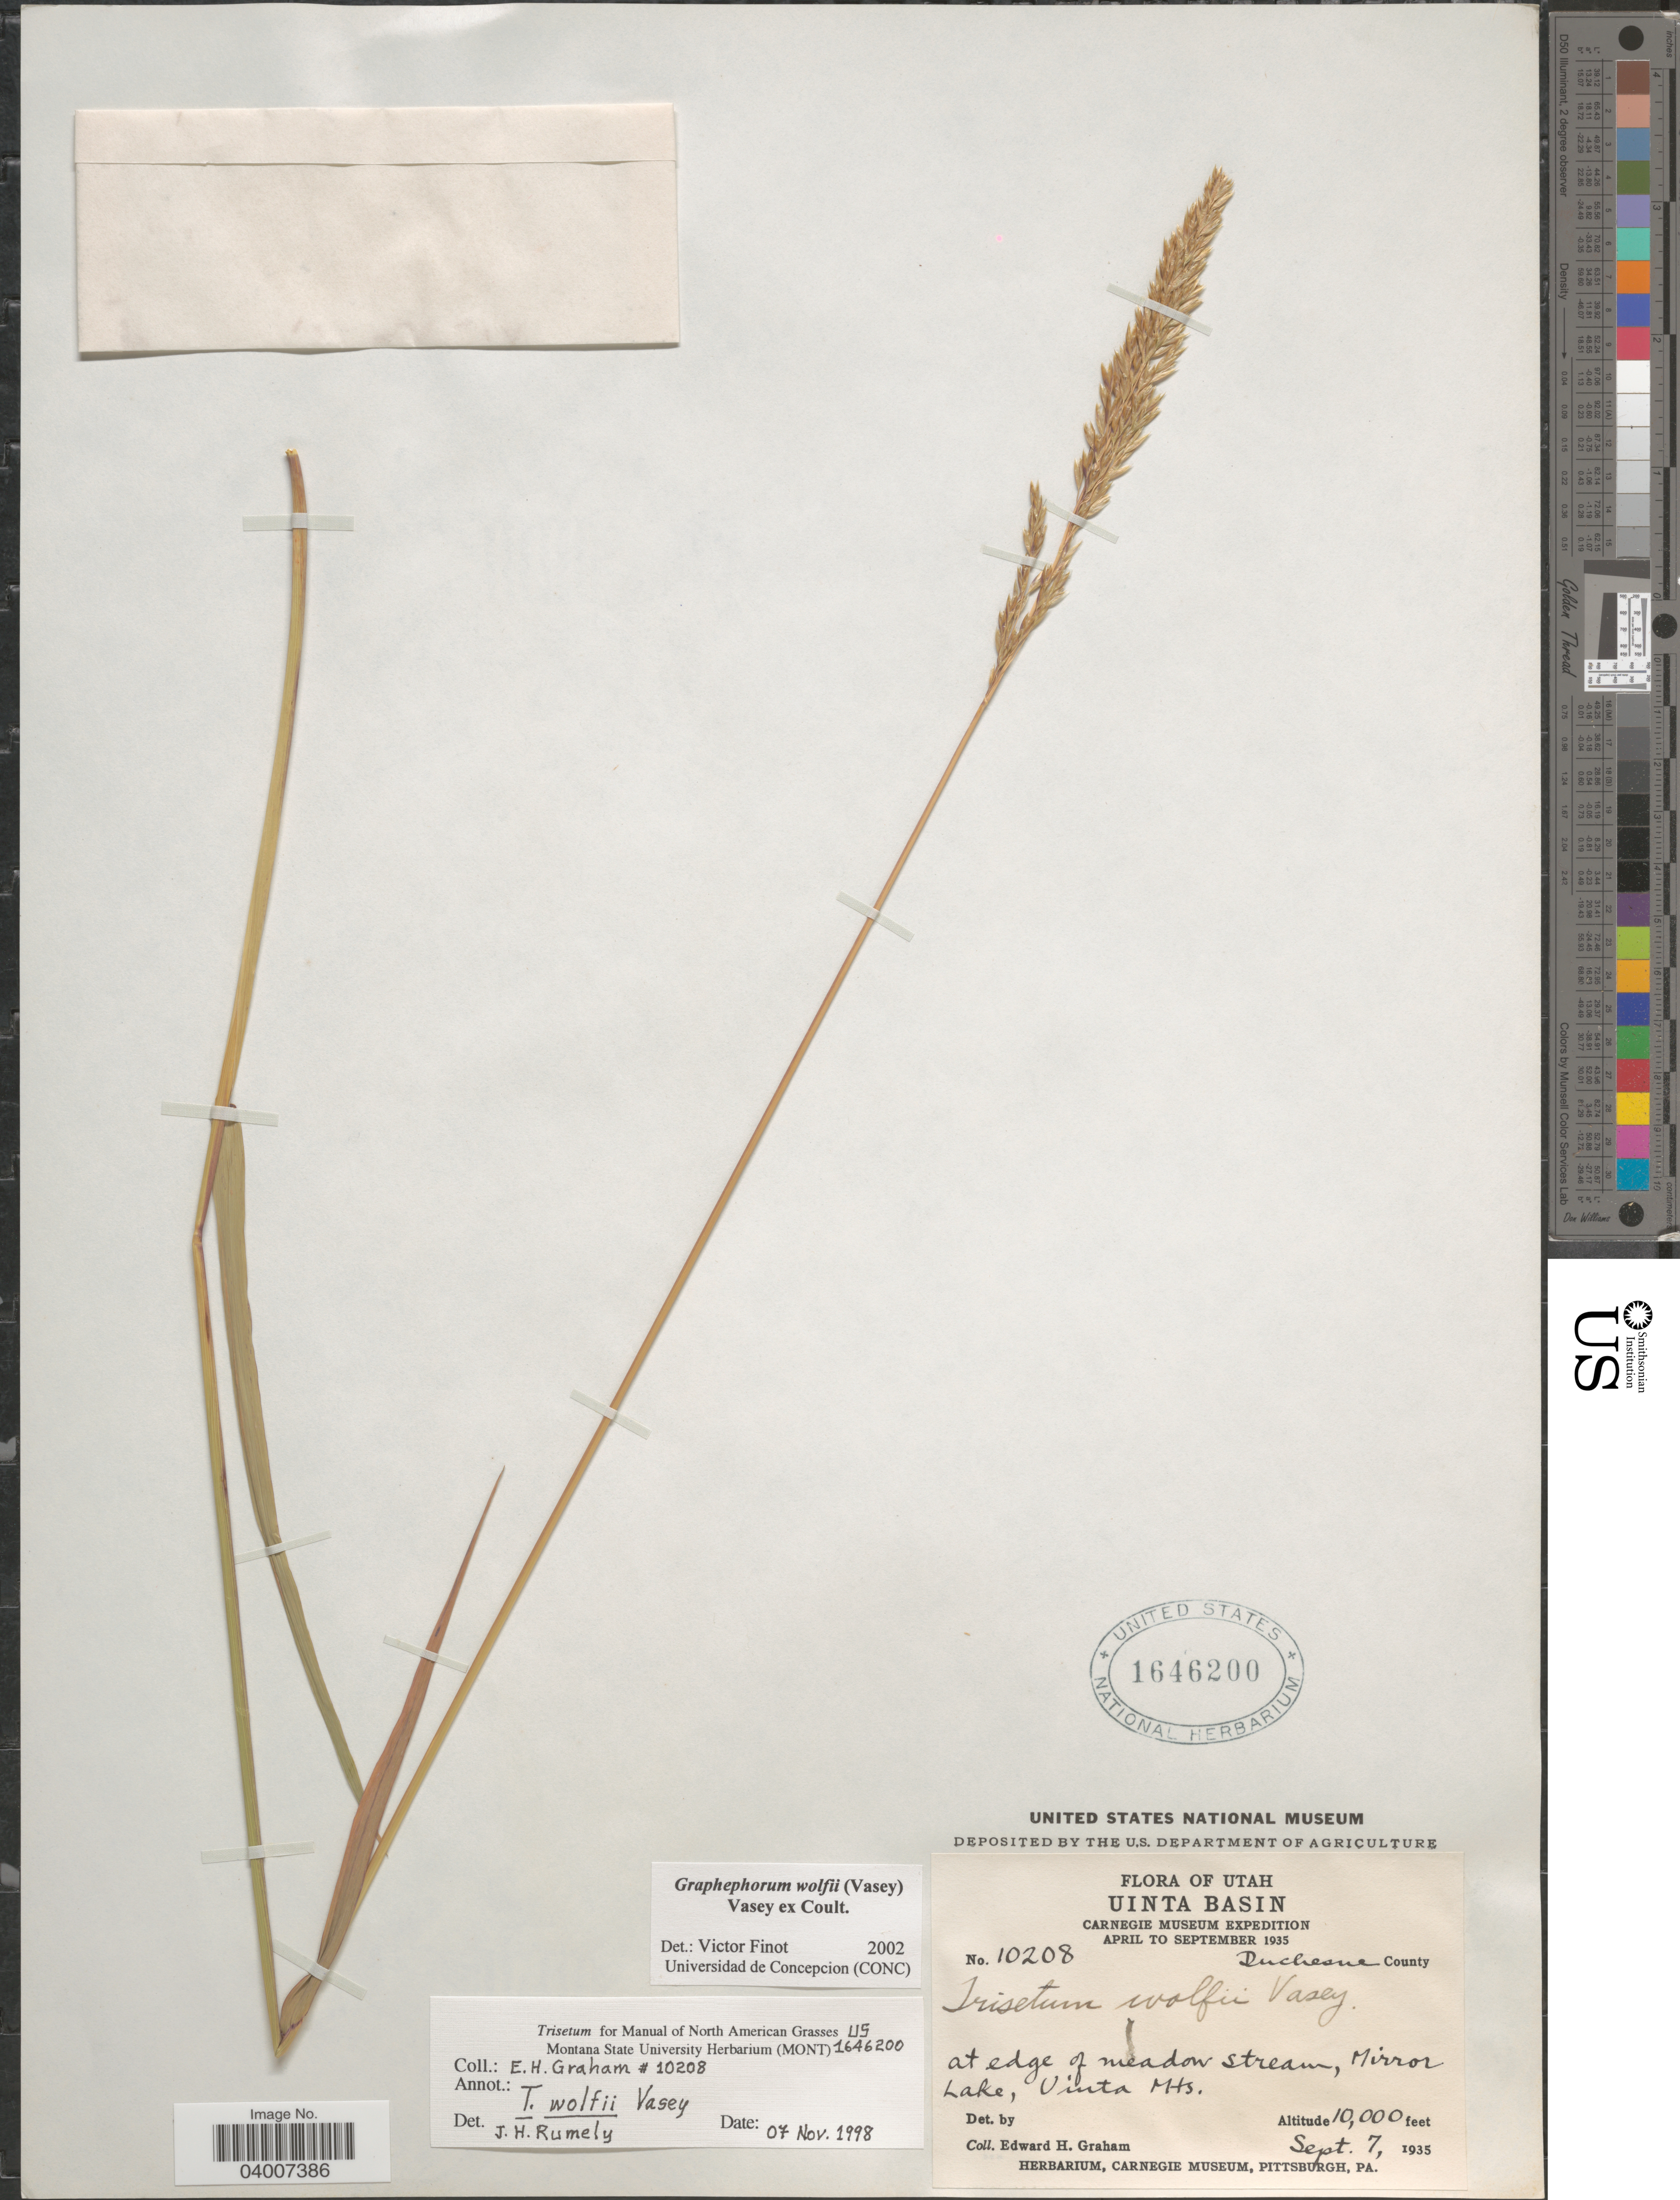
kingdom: Plantae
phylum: Tracheophyta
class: Liliopsida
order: Poales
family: Poaceae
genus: Graphephorum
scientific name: Graphephorum wolfii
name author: (E. Fourn.) Vasey ex Coult.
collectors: E. H. Graham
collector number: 10208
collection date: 1935-09-07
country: United States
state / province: Utah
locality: Uinta Basin. At edge of meadow stream, Mirror Lake, Uinta Mts.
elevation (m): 3048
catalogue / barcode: US 1646200